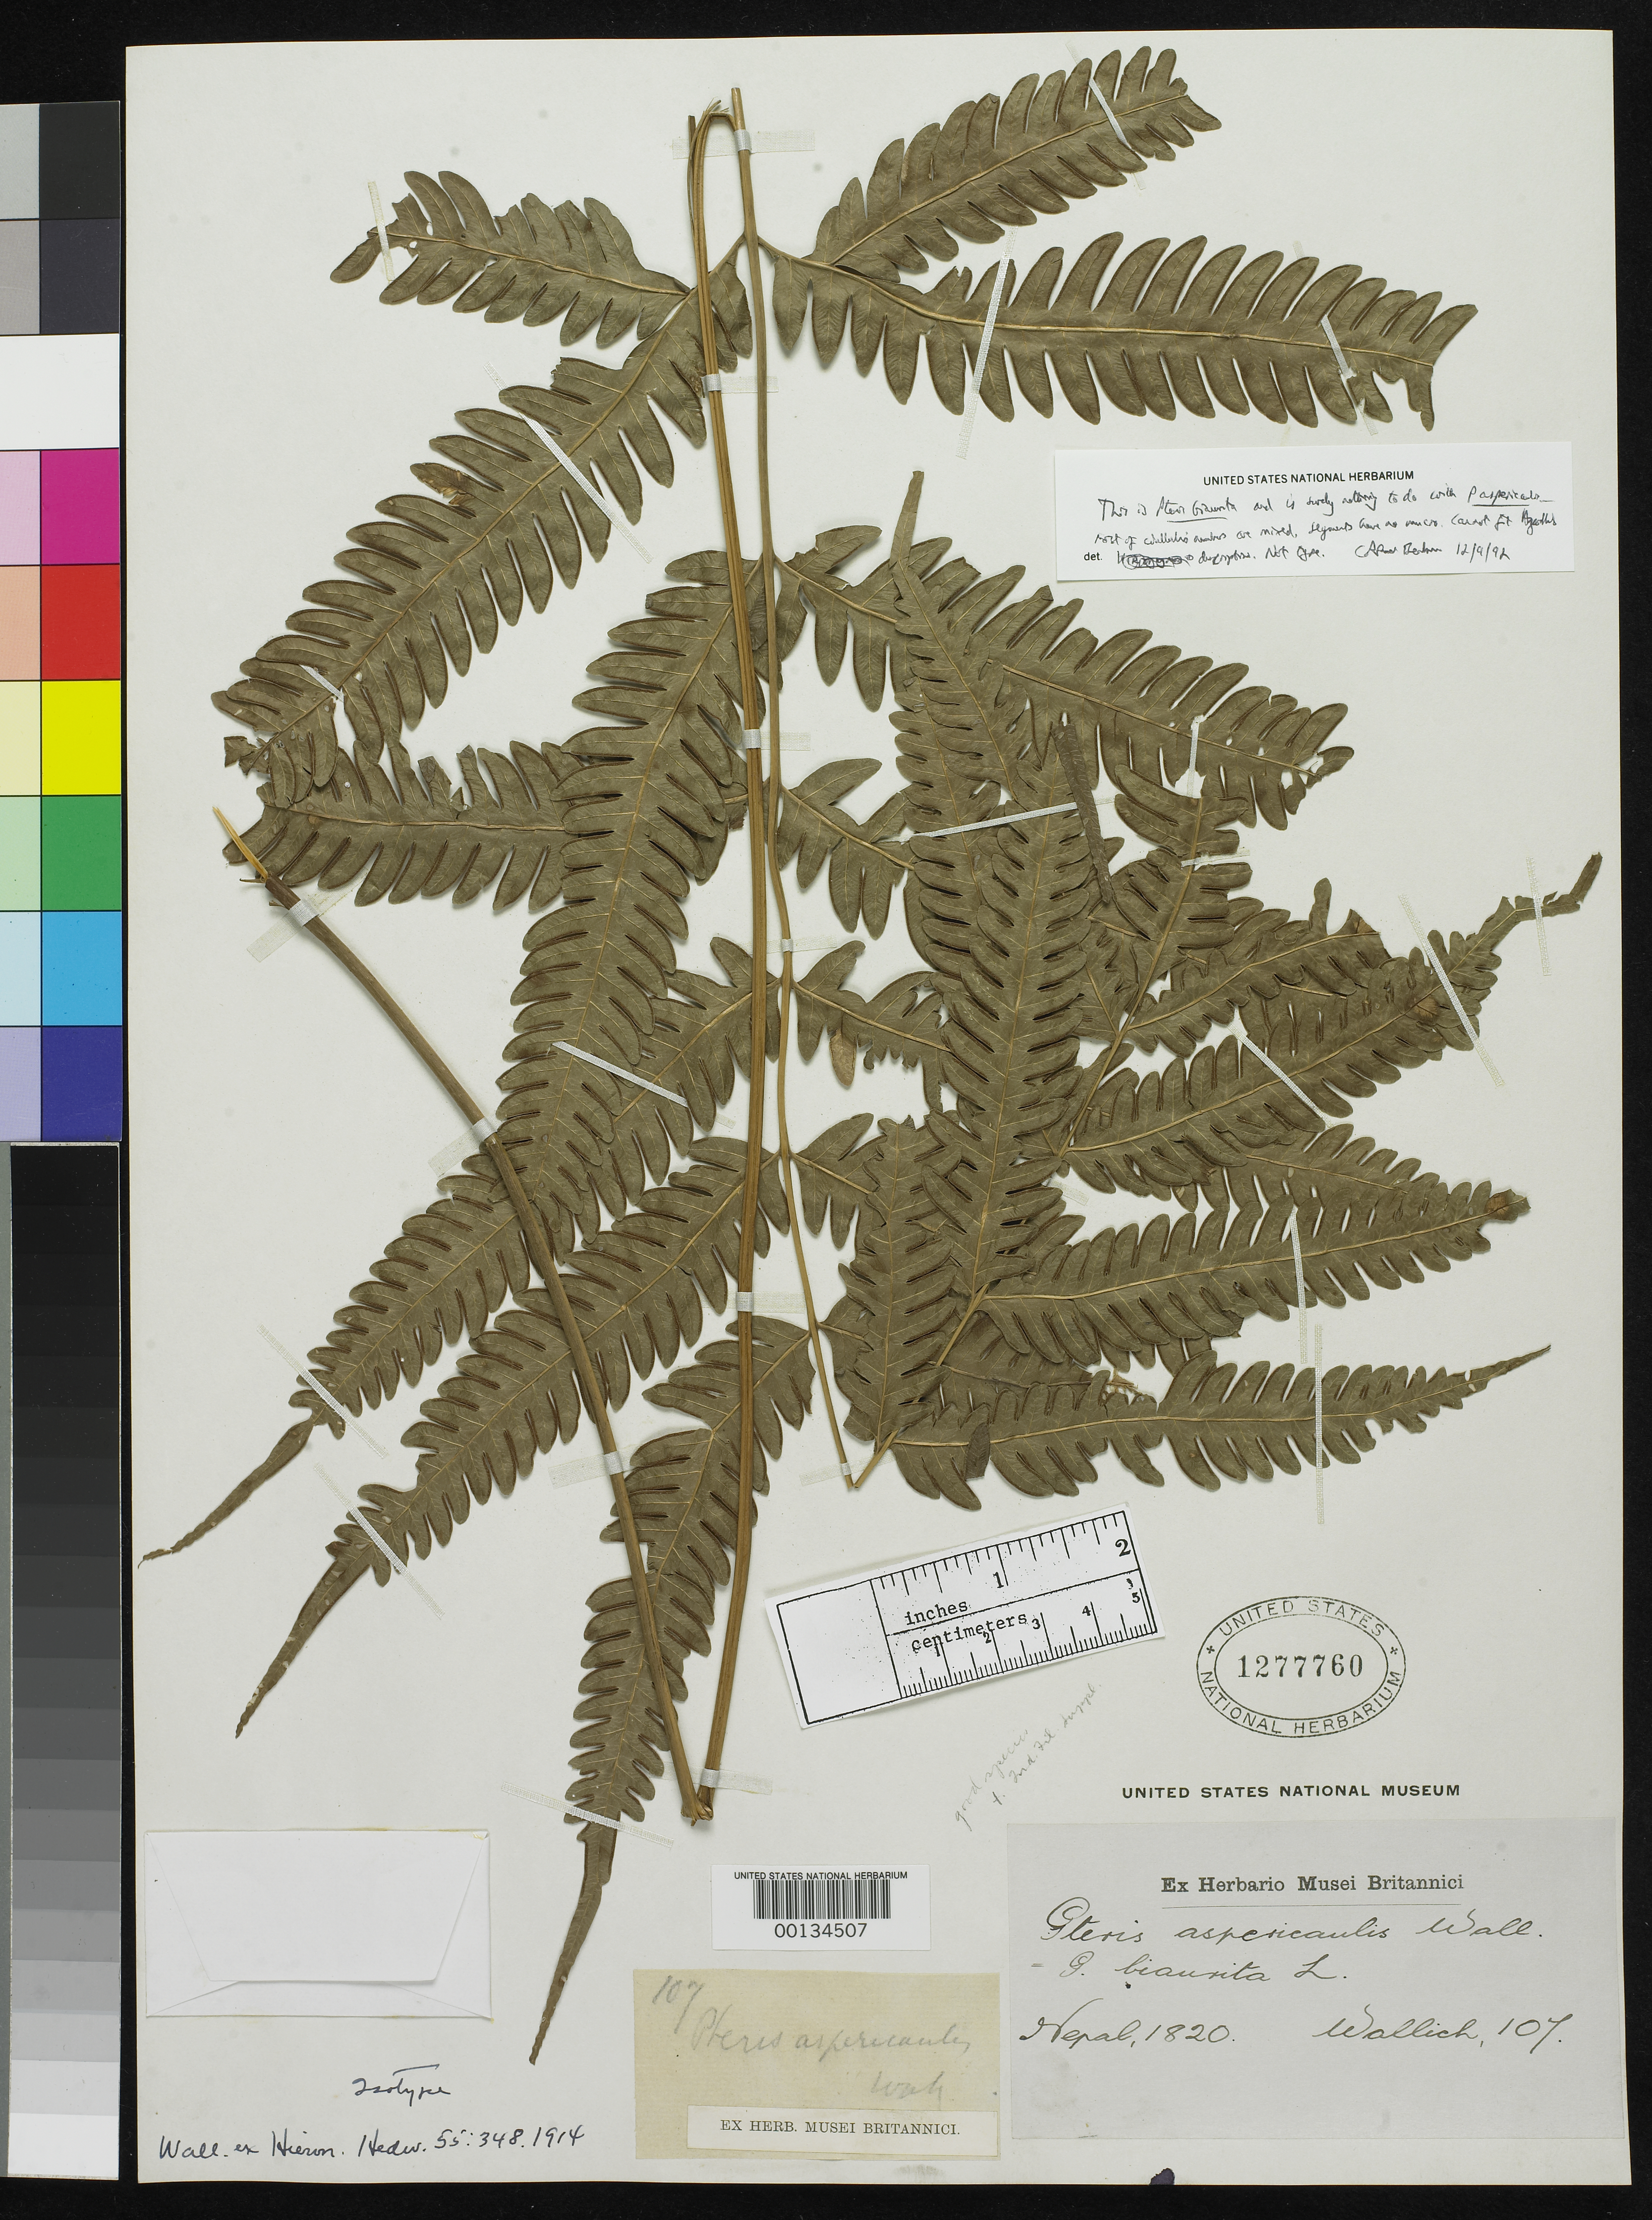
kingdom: Plantae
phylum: Tracheophyta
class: Polypodiopsida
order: Polypodiales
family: Pteridaceae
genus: Pteris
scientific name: Pteris aspericaulis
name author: Wall. ex Hieron.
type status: Type Collection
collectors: N. Wallich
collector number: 107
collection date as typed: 1820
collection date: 1820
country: Nepal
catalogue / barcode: US 1277760